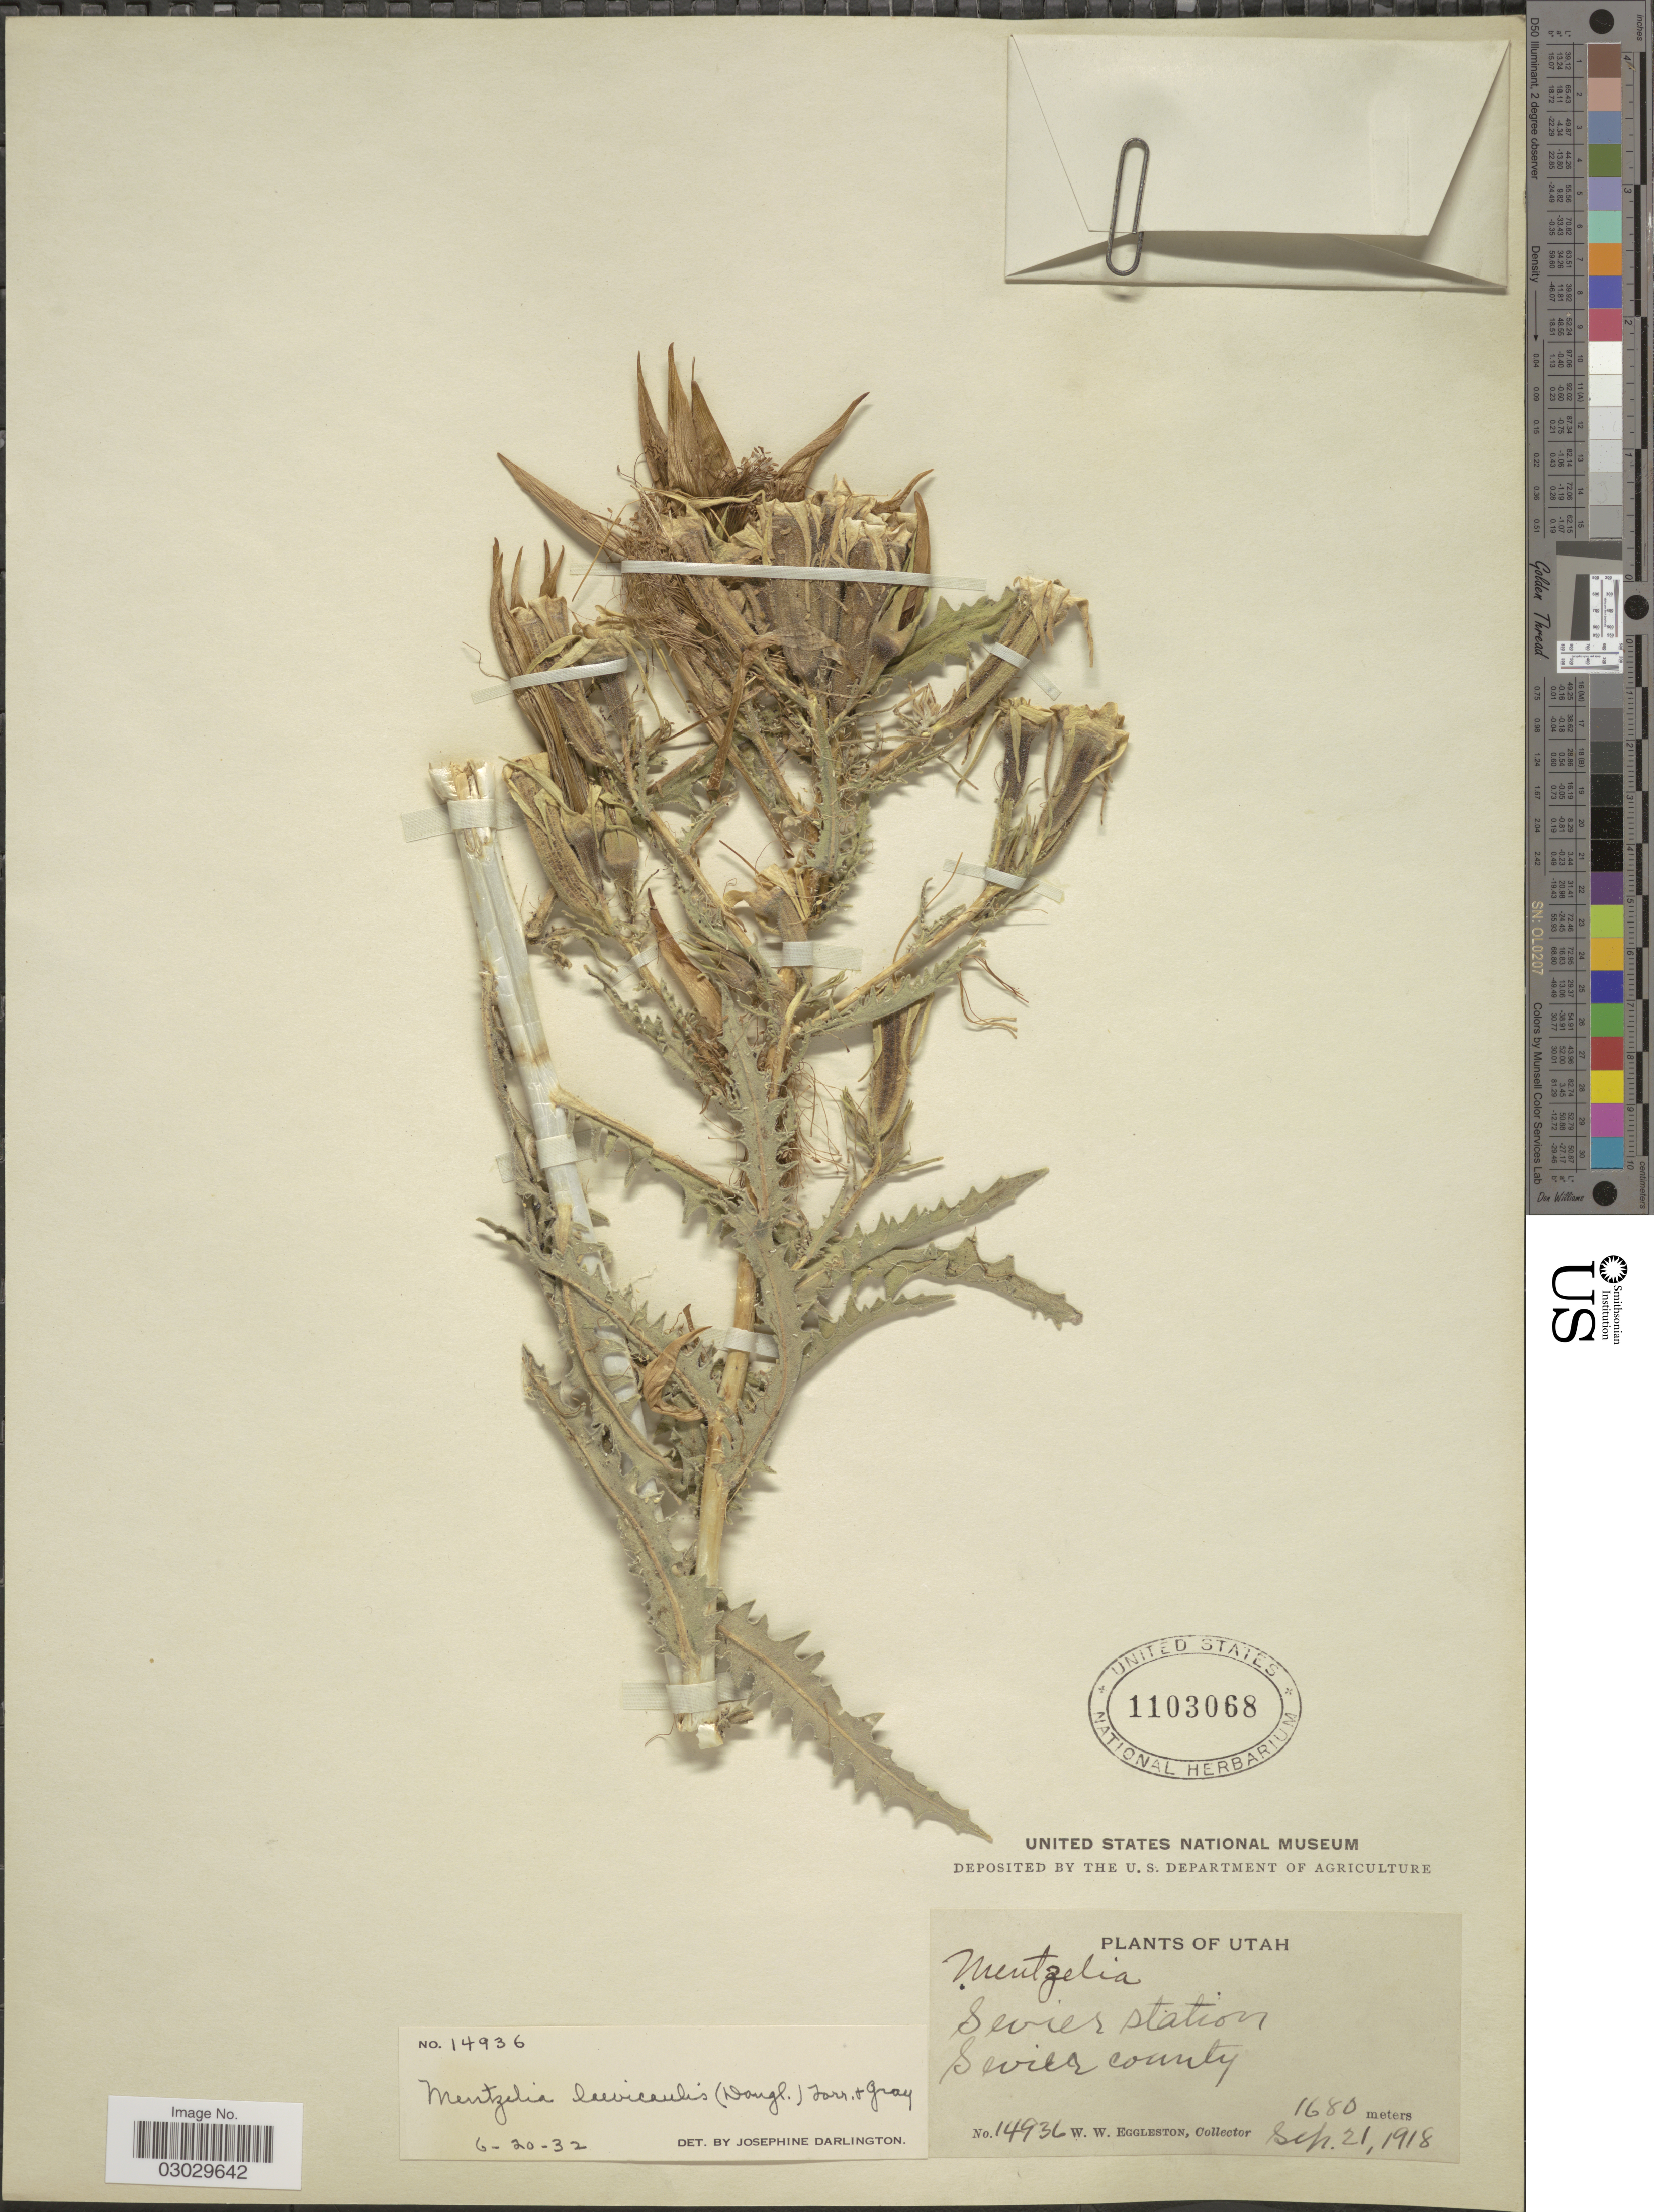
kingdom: Plantae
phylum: Tracheophyta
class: Magnoliopsida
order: Cornales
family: Loasaceae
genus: Mentzelia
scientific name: Mentzelia laevicaulis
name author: (Douglas ex Hook.) Torr. & A. Gray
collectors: W. W. Eggleston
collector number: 14936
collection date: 1918-09-21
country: United States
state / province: Utah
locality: Sevier station, Sevier county.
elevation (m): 1680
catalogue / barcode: US 1103068